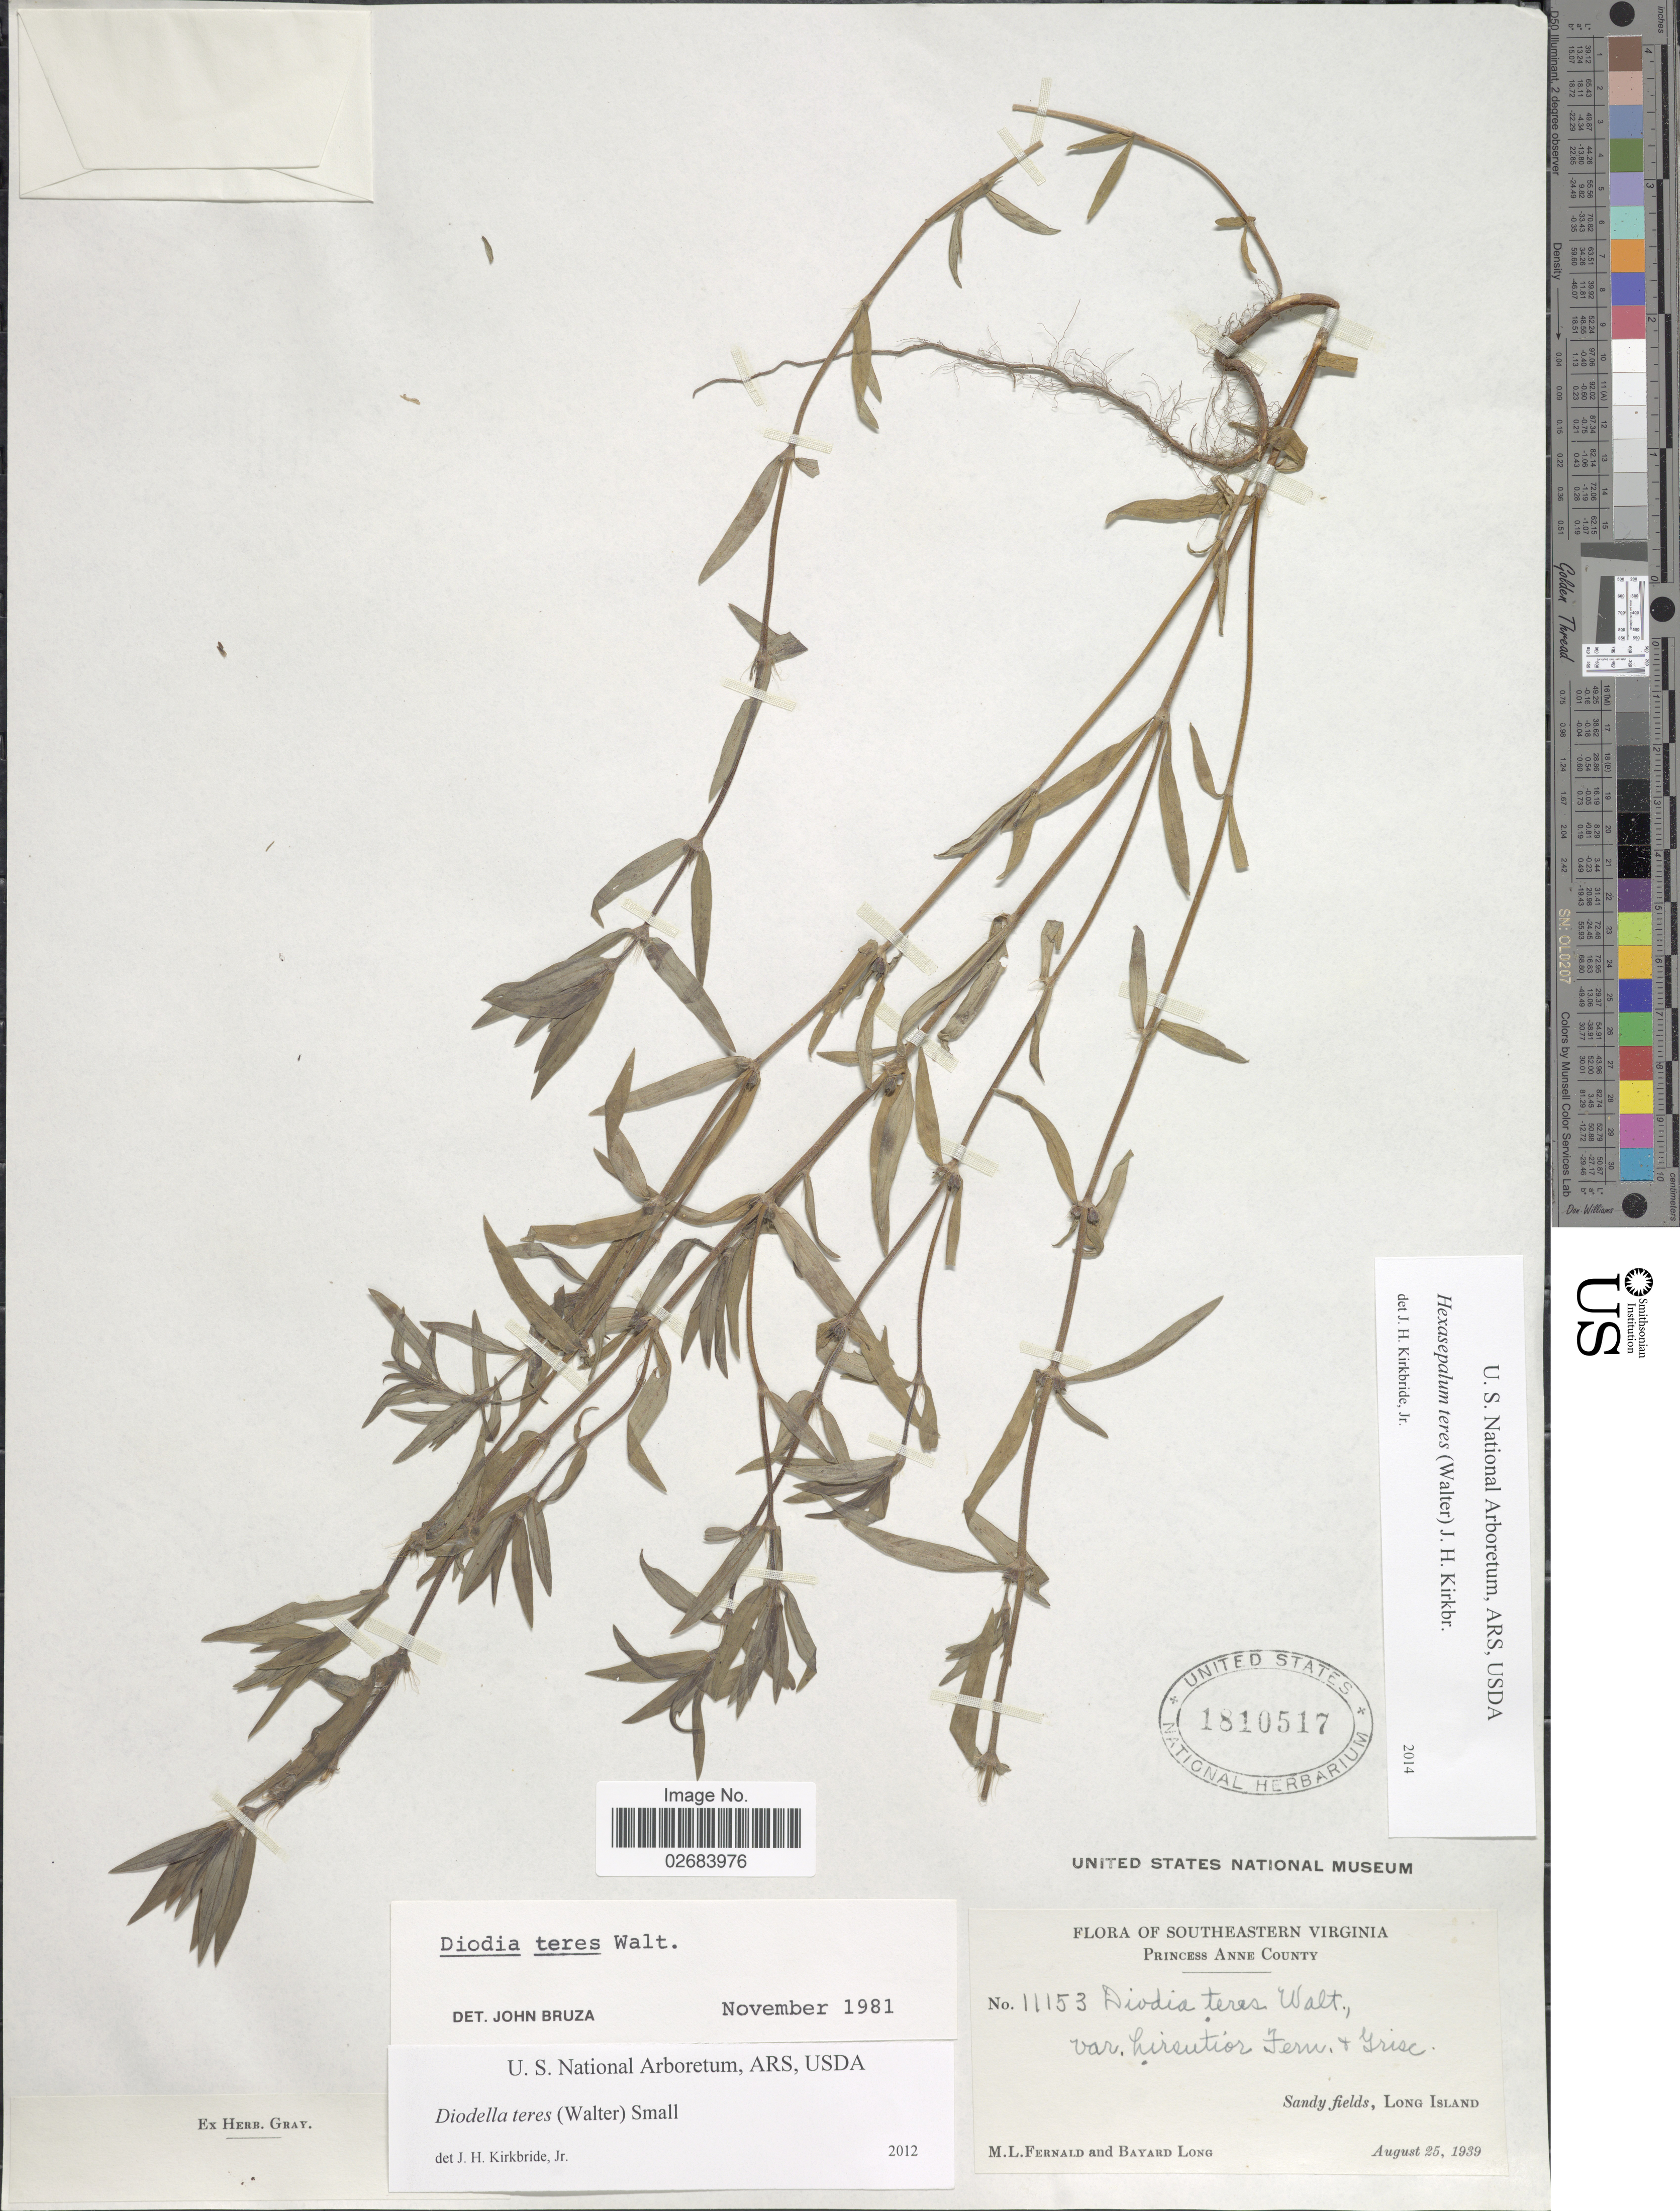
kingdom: Plantae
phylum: Tracheophyta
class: Magnoliopsida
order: Gentianales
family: Rubiaceae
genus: Diodia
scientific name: Diodia teres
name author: Walter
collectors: M. L. Fernald & B. Long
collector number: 11153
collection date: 1939-08-25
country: United States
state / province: New York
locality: Southeastern Virginia, Princess Anne County [unsure placement], Sandy fields, Long Island.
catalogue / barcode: US 1810517